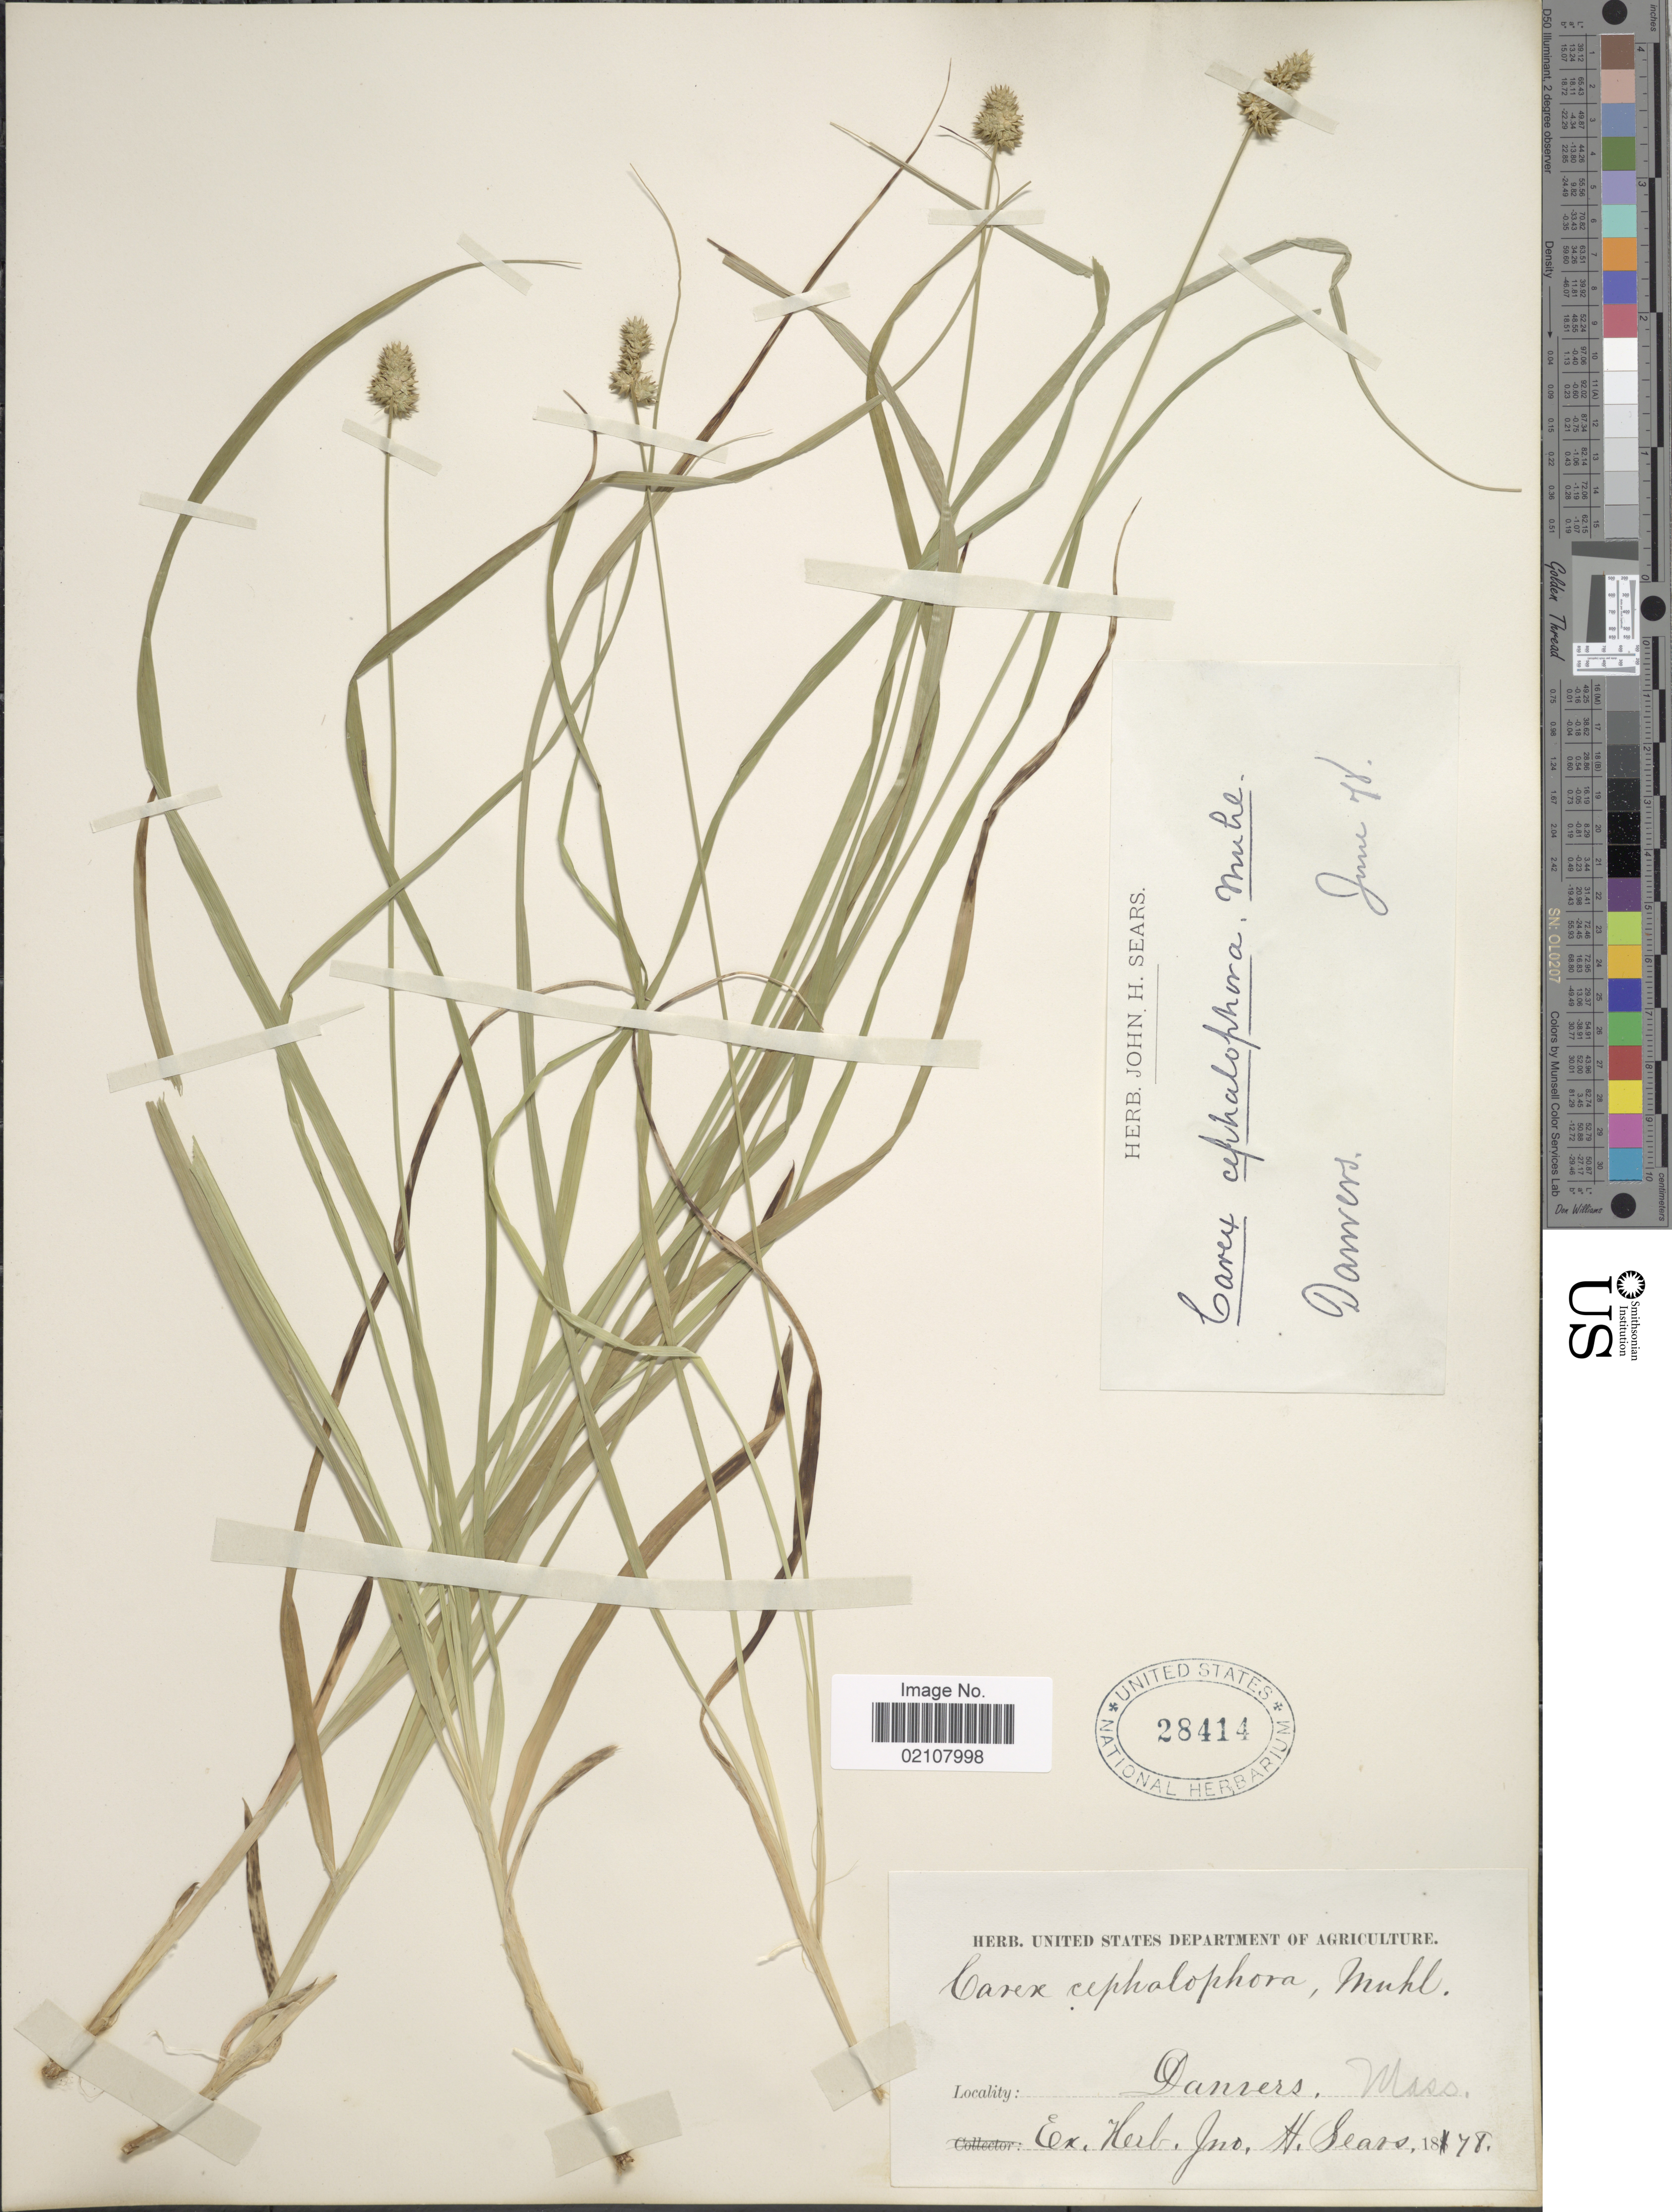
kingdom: Plantae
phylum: Tracheophyta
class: Liliopsida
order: Poales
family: Cyperaceae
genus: Carex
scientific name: Carex cephalophora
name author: Muhl. ex Willd.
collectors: ex herb. U. S. Department of Agriculture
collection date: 1878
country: United States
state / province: Massachusetts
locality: Danvers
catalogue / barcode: US 28414